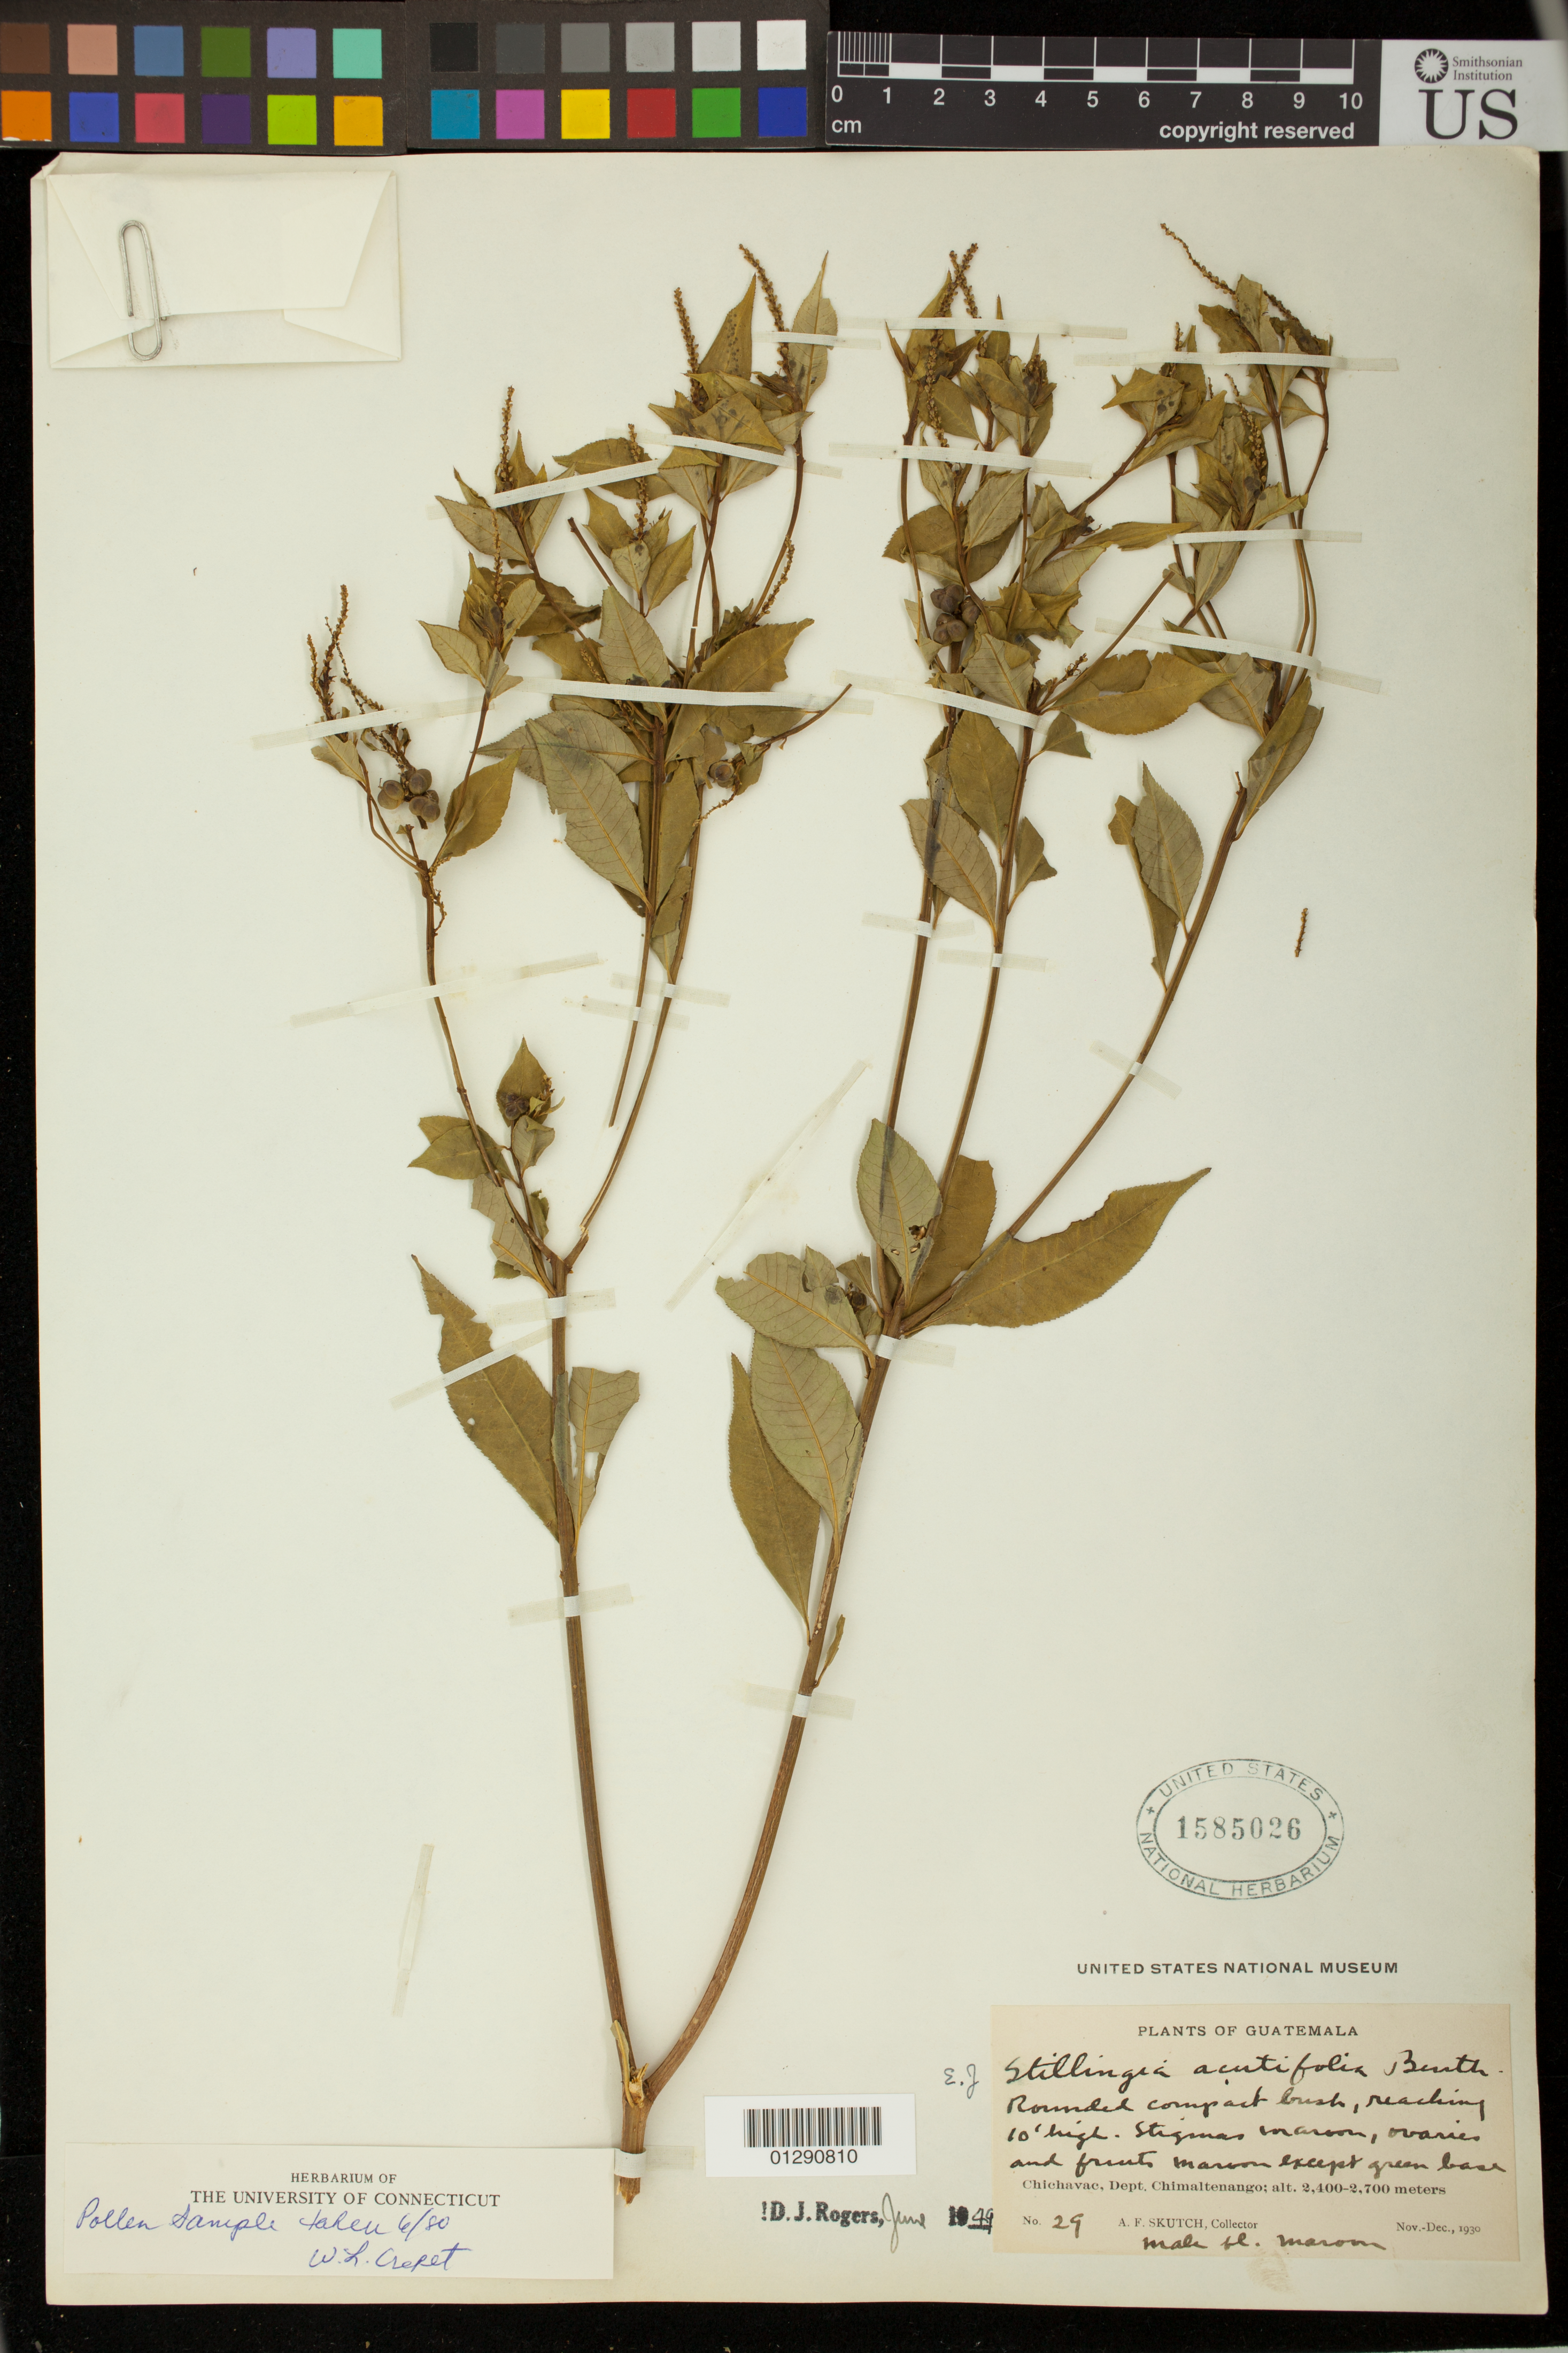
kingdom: Plantae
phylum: Tracheophyta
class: Magnoliopsida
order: Malpighiales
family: Euphorbiaceae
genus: Stillingia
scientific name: Stillingia acutifolia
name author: (Benth.) Benth. ex Hemsl.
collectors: A. F. Skutch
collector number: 29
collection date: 1930-11/1930-12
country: Guatemala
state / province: Chimaltenango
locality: Chichavac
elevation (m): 2400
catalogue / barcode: US 1585026